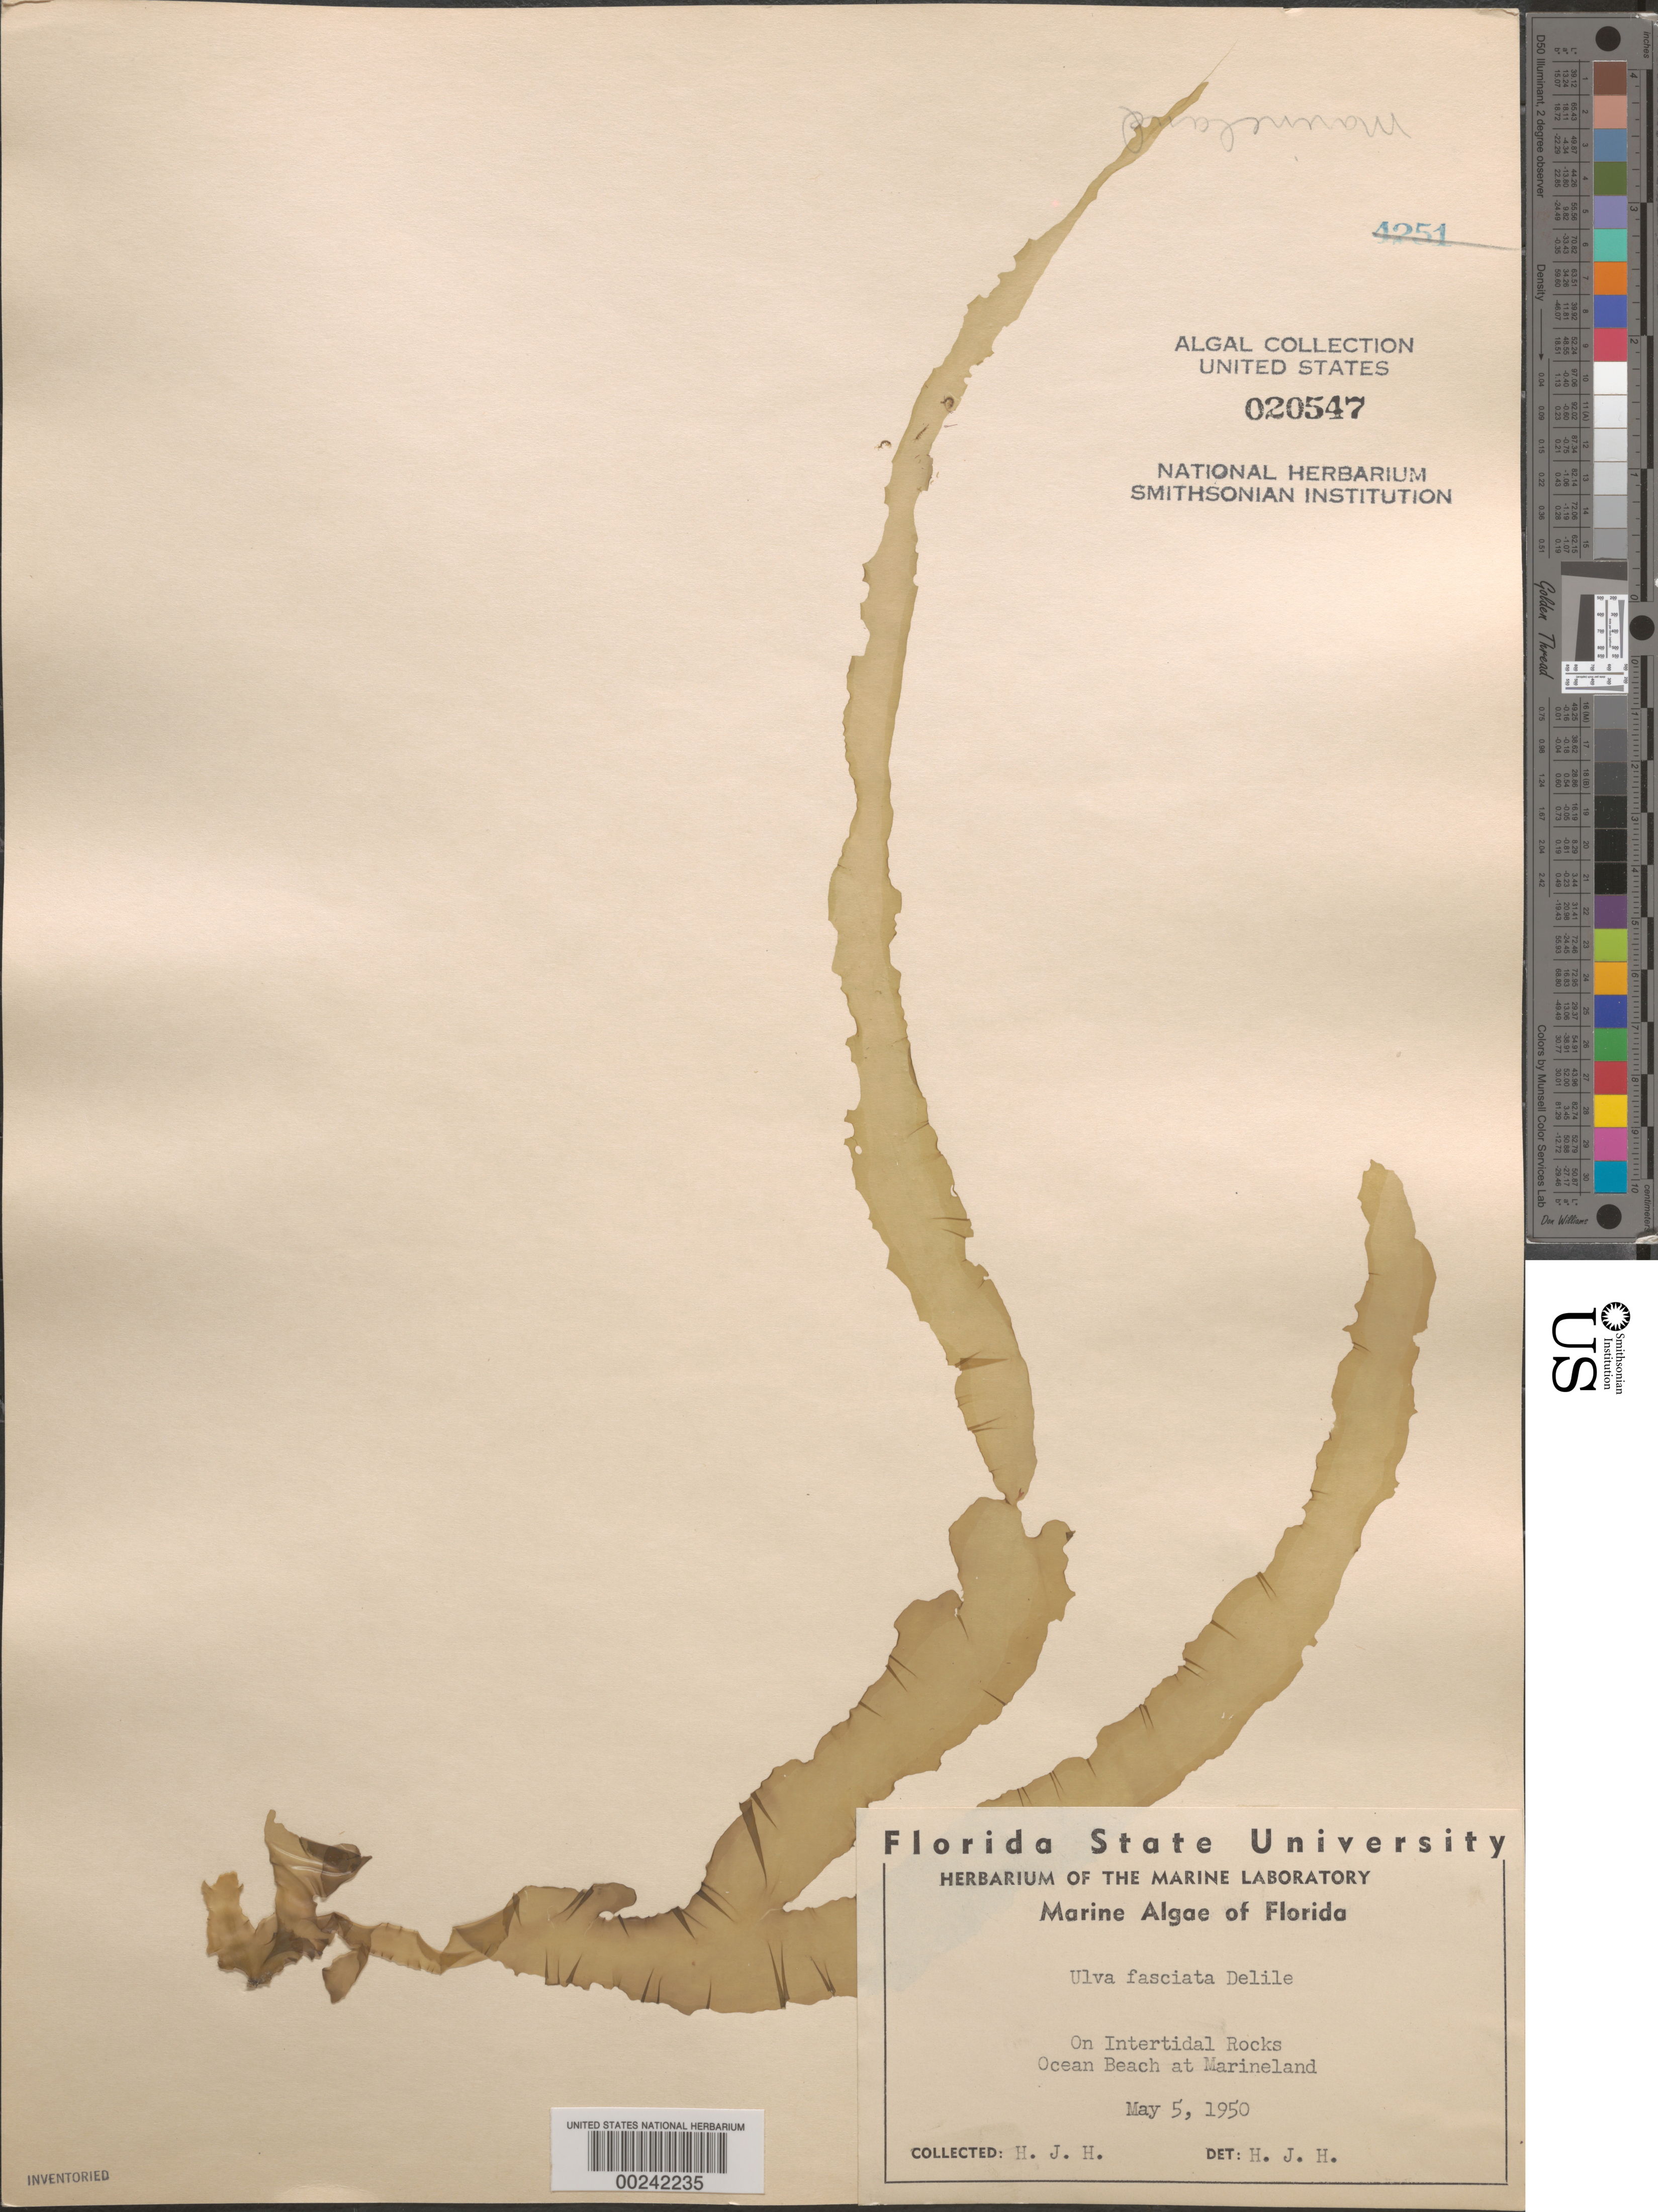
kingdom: Plantae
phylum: Chlorophyta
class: Ulvophyceae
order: Ulvales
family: Ulvaceae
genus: Ulva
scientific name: Ulva lactuca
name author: L.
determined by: Algae name updating Project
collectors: H. J. Humm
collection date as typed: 05 May 1950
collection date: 1950-05-05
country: United States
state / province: Florida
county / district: Flagler County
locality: Marineland ocean beach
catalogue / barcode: US 20547